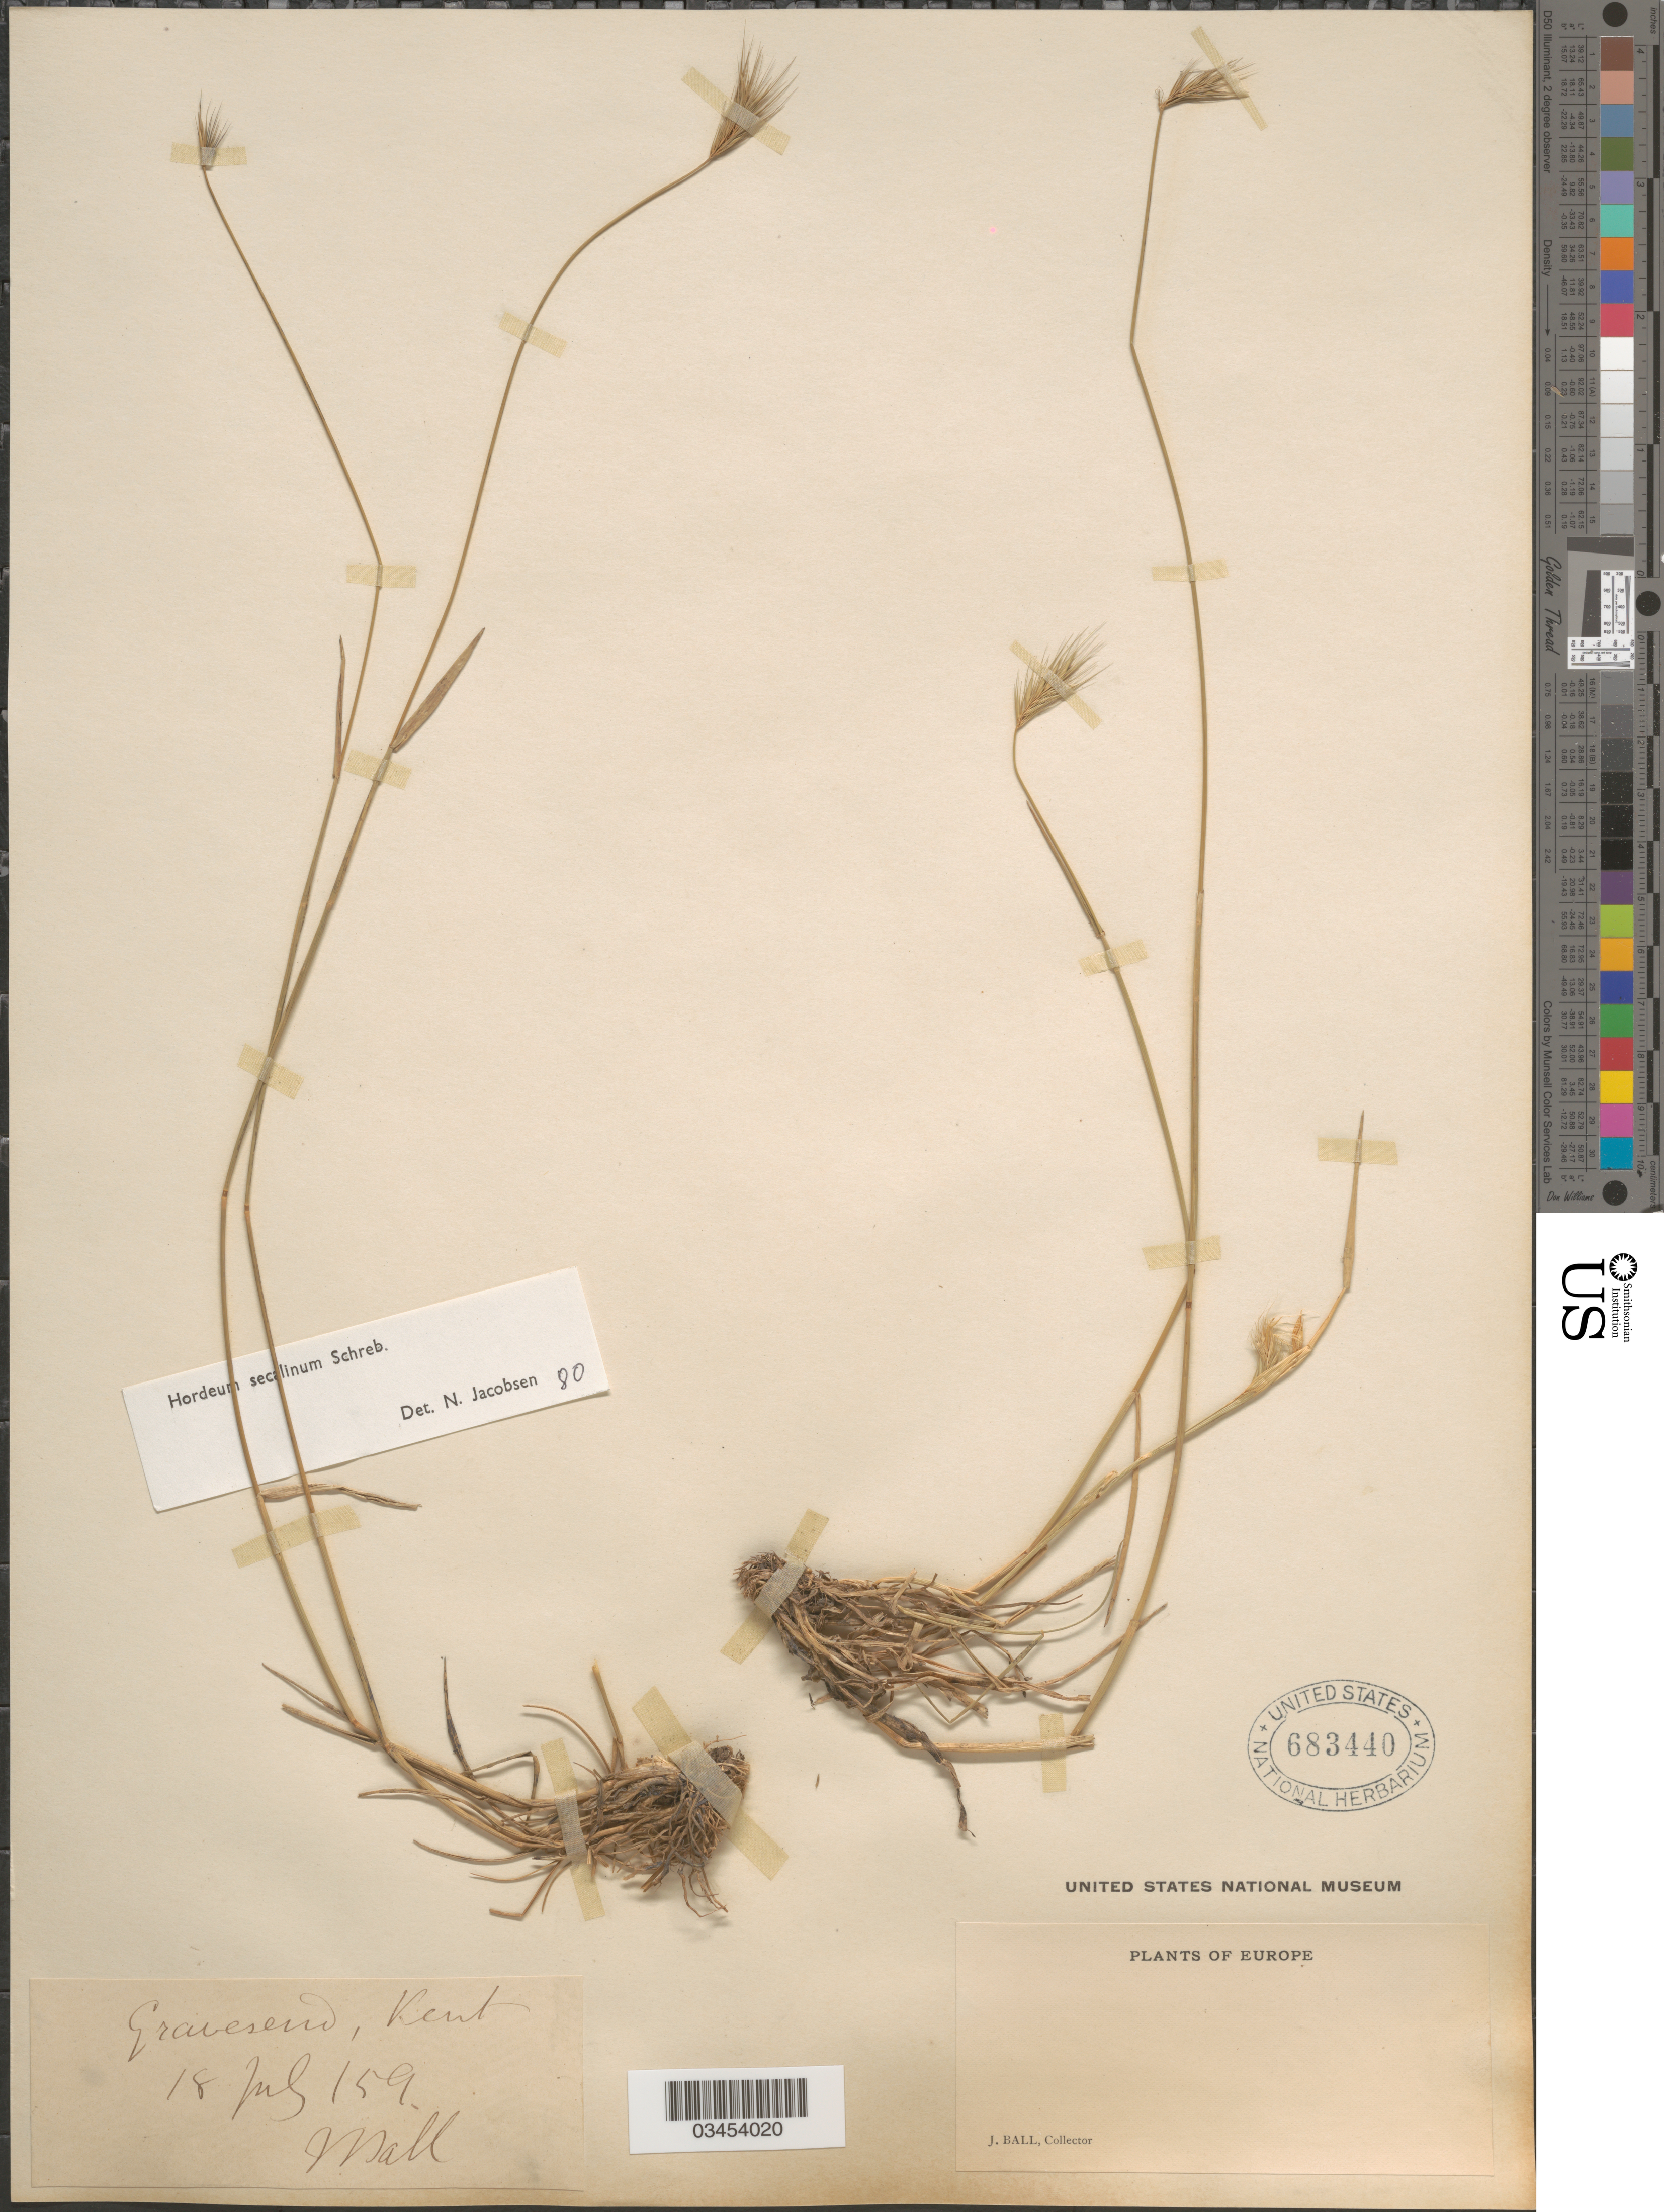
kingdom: Plantae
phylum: Tracheophyta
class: Liliopsida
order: Poales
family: Poaceae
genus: Hordeum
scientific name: Hordeum secalinum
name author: Schreb.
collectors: J. Ball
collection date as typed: Transcribed d/m/y: 18/7/59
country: United Kingdom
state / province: England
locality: Gravesend, Kent. Europe.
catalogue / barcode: US 683440